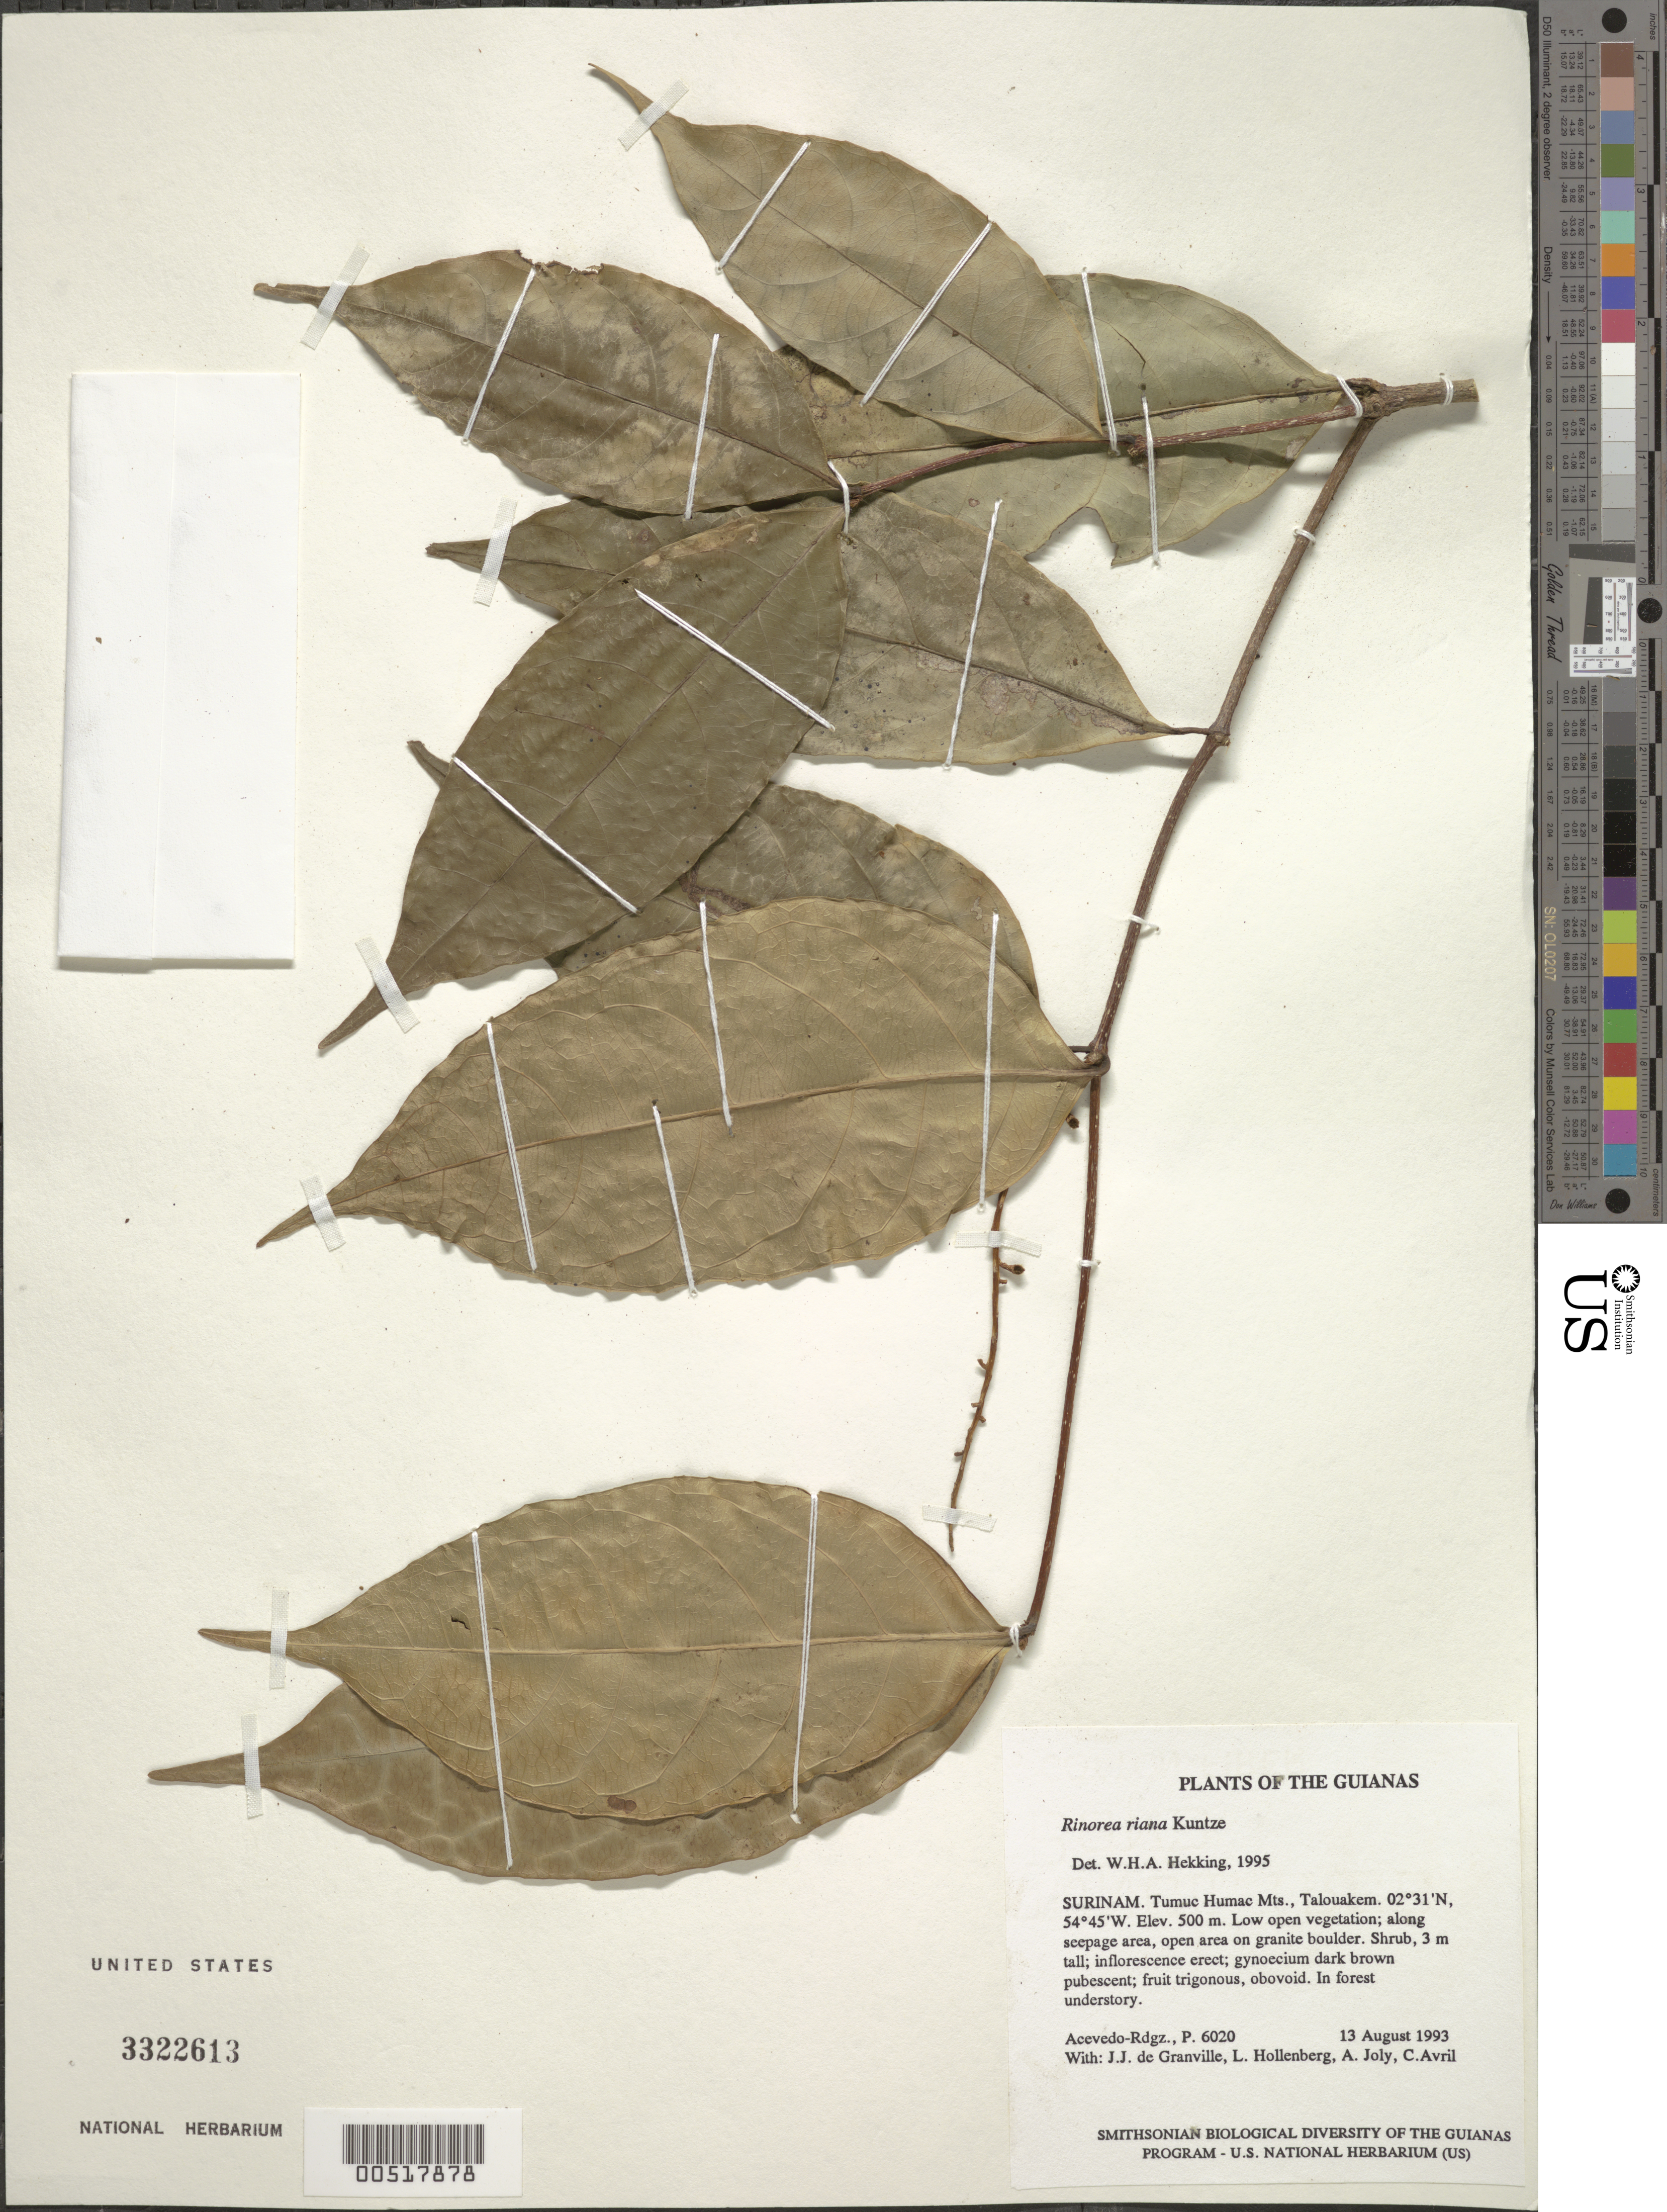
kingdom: Plantae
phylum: Tracheophyta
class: Magnoliopsida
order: Malpighiales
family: Violaceae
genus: Rinorea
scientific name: Rinorea riana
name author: Kuntze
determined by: Hekking, W. H. A.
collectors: P. Acevedo-Rodr.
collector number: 6020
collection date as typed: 13 Aug 1993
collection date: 1993-08-13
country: Suriname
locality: Tumuc Humac Mts., Talouakem.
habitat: In forest understory.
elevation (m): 500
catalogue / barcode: US 3322613